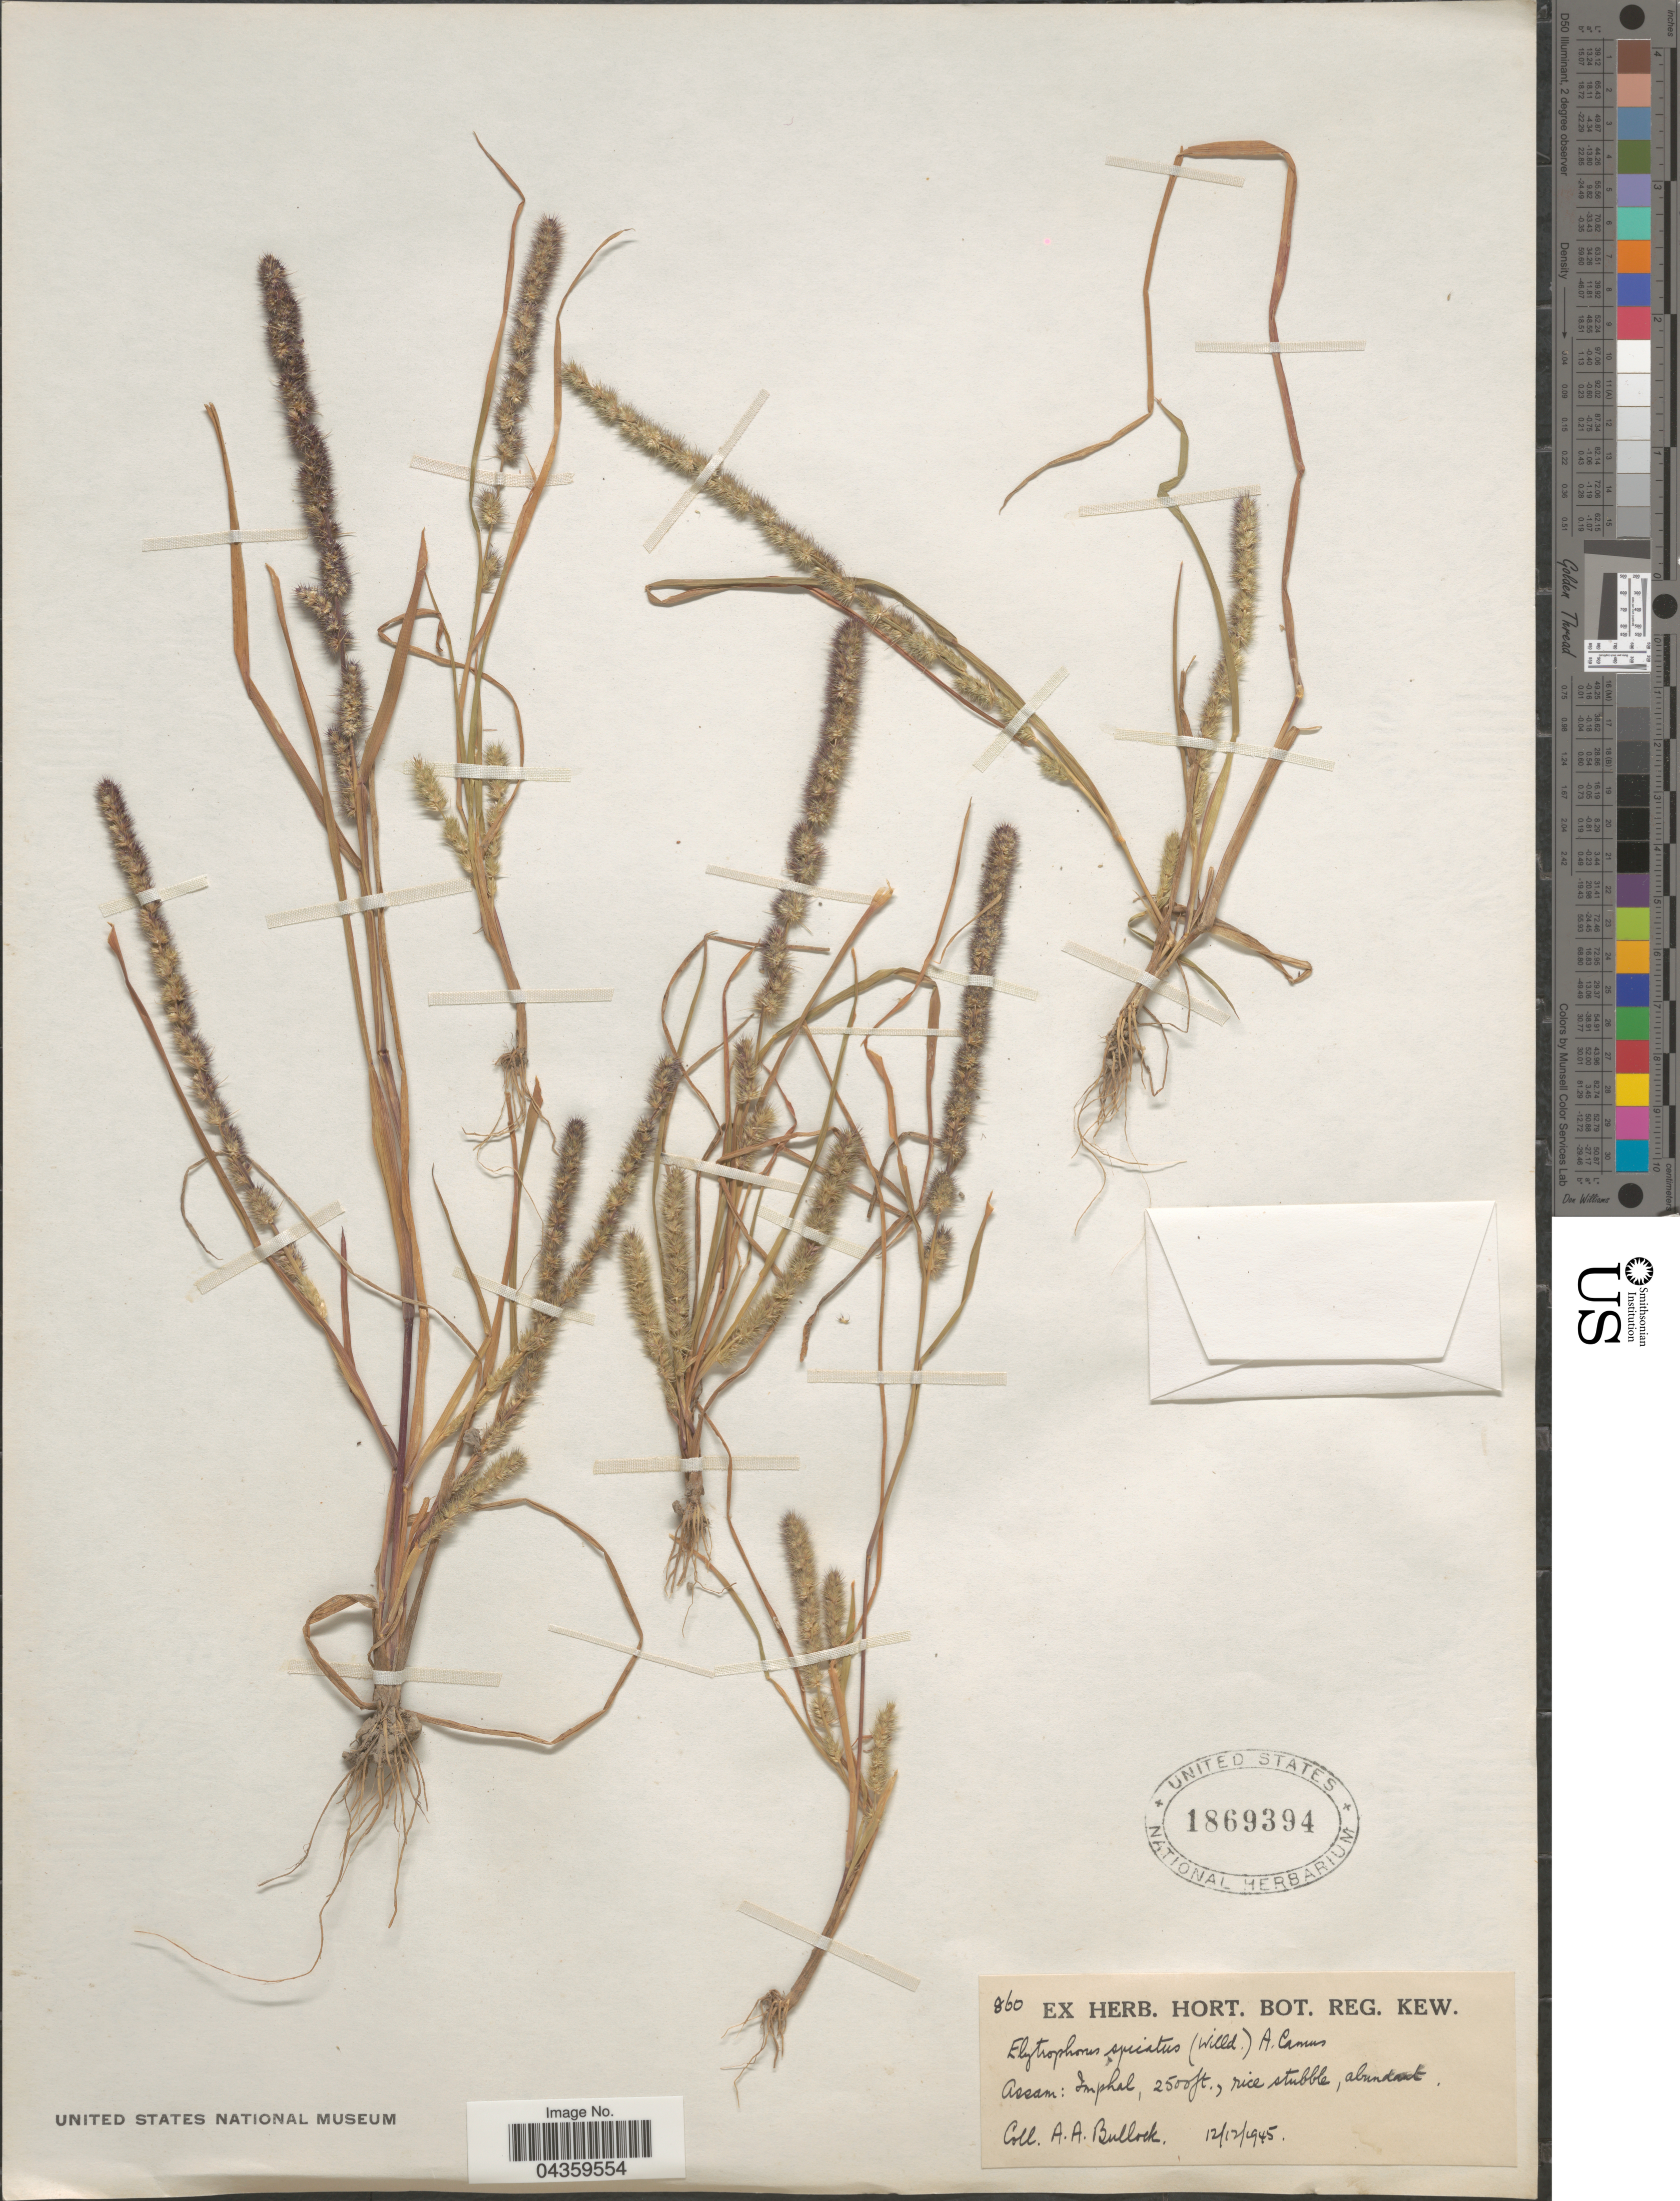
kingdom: Plantae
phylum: Tracheophyta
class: Liliopsida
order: Poales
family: Poaceae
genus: Elytrophorus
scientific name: Elytrophorus spicatus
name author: (Willd.) A. Camus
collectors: A. Bullock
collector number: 860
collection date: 1945-12-12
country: India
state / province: Assam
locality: Imphal.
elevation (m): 762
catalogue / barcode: US 1869394